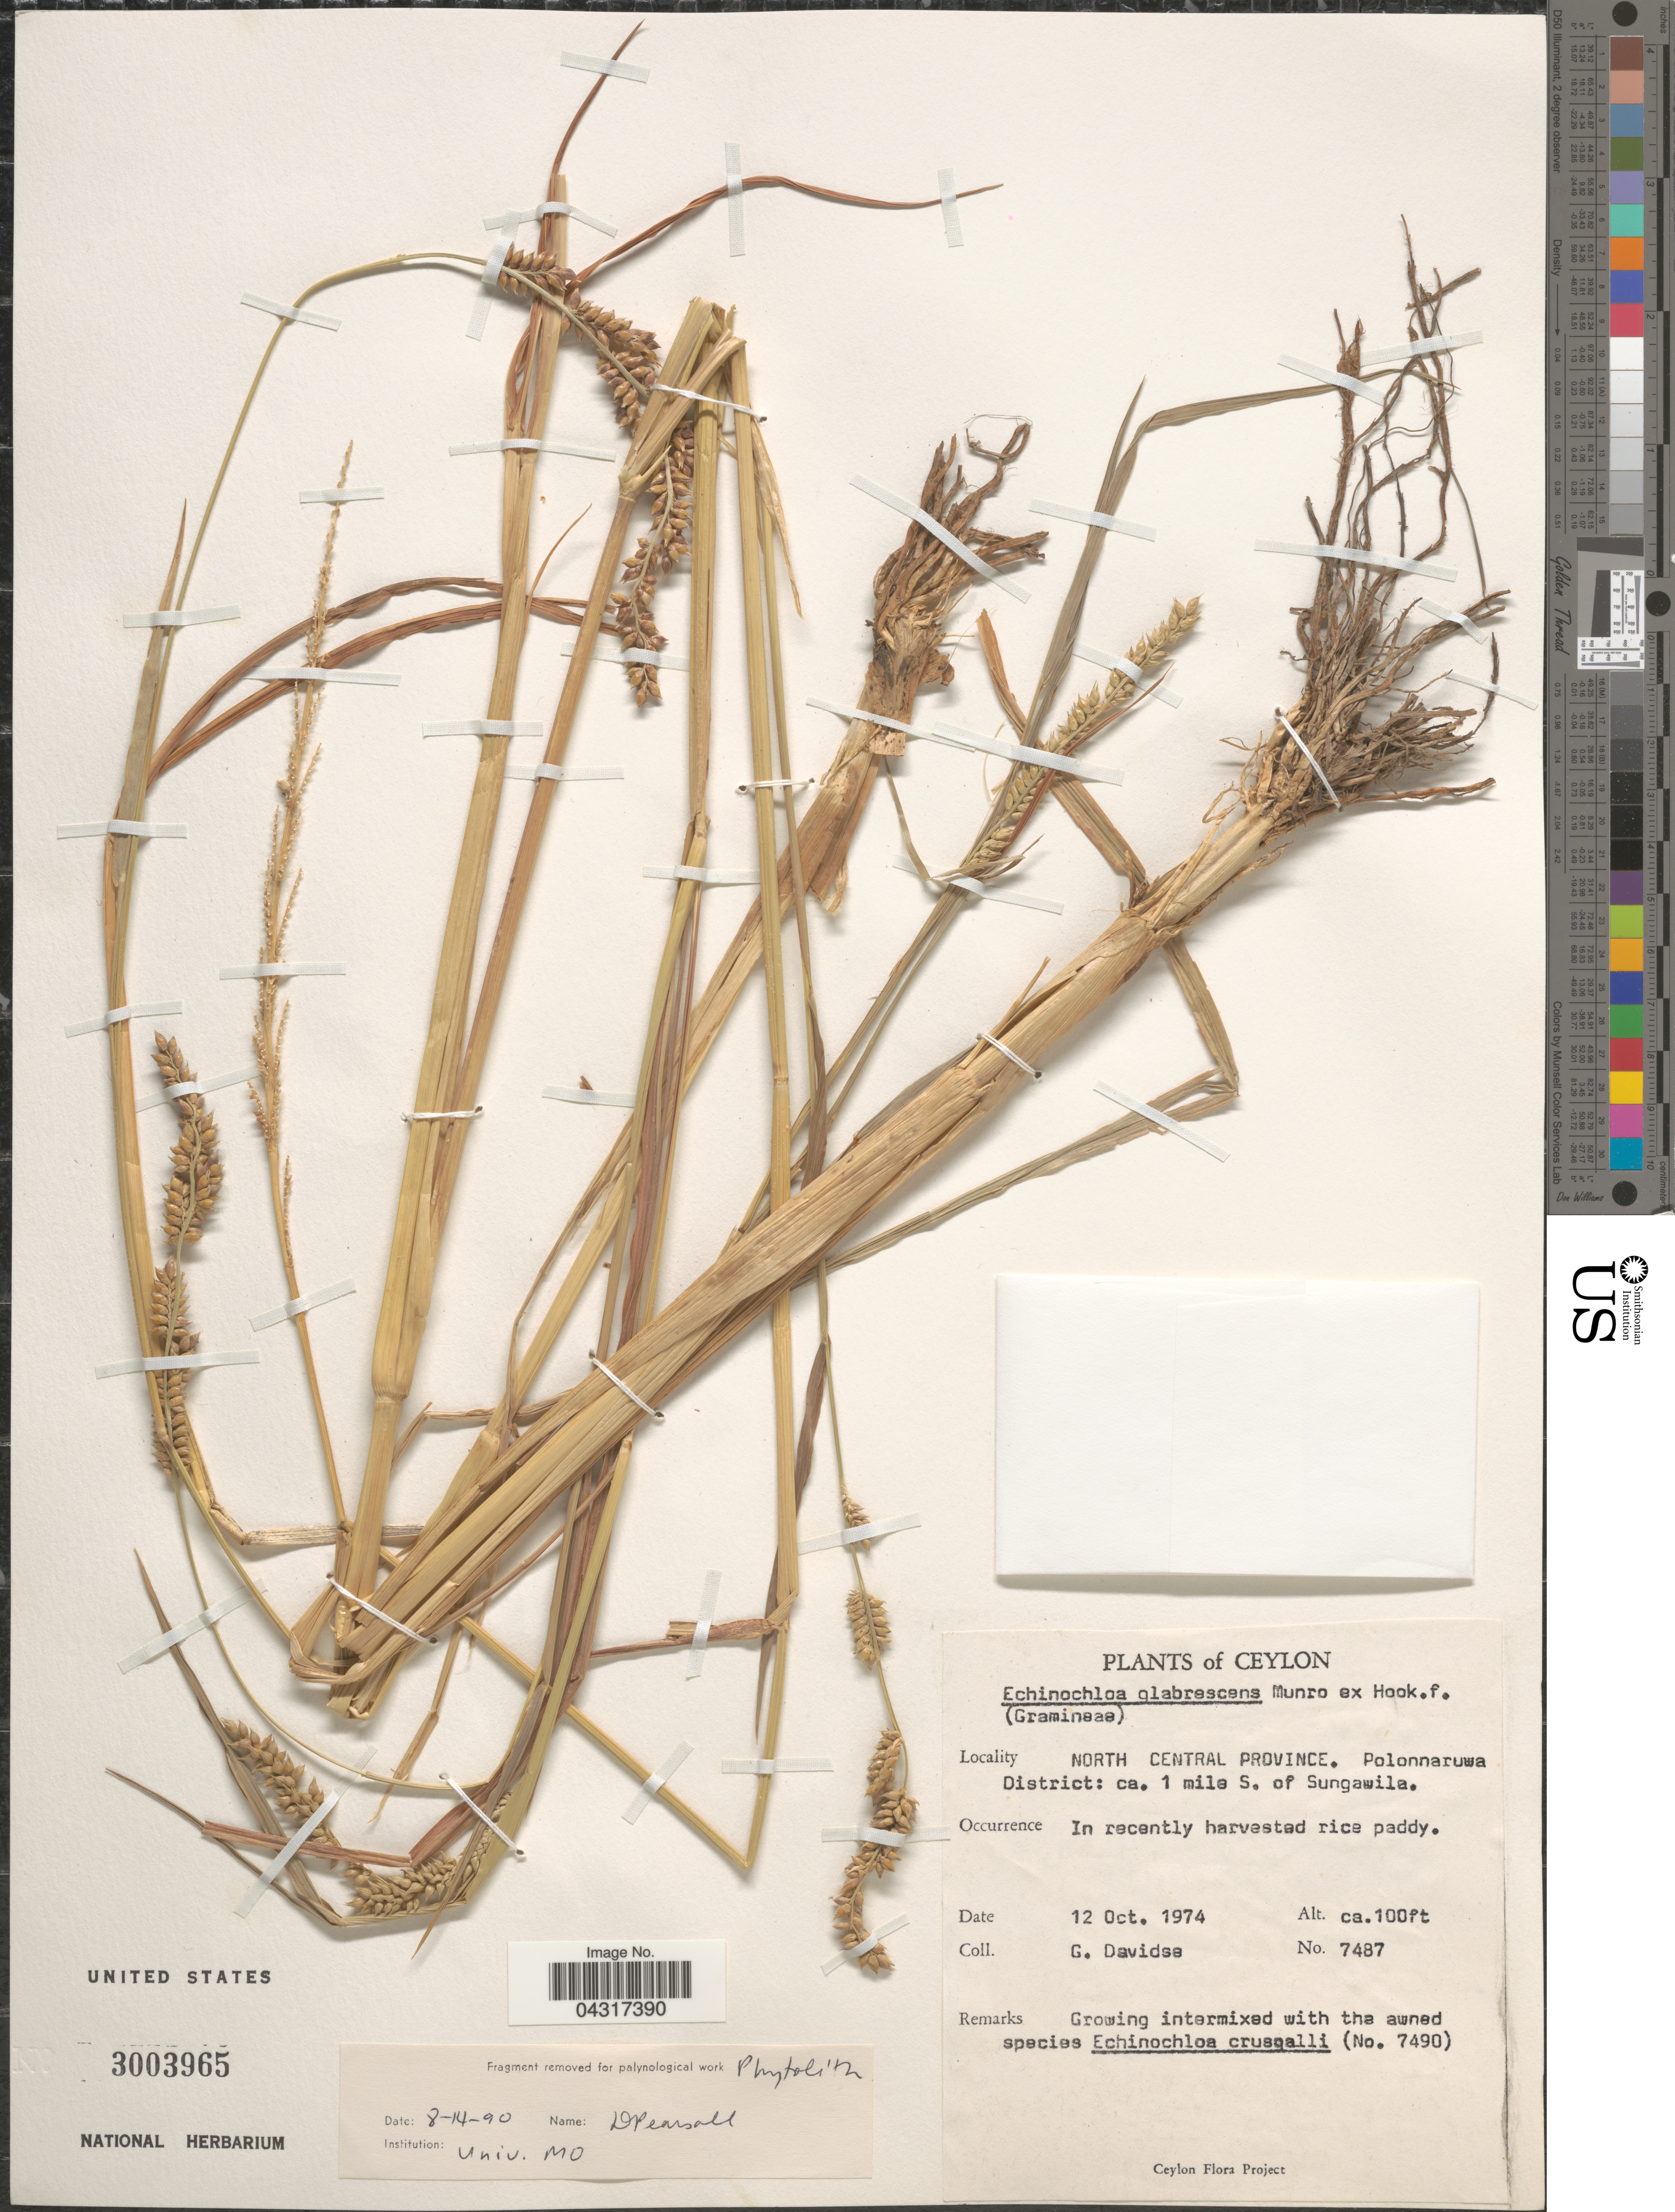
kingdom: Plantae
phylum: Tracheophyta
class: Liliopsida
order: Poales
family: Poaceae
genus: Echinochloa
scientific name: Echinochloa glabrescens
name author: Munro ex Hook. f.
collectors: G. Davidse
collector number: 7487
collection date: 1974-10-12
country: Sri Lanka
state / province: North Central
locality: Ceylon. Polonnaruwa District: ca. 1 mile S. of Sungawila.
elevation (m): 30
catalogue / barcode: US 3003965